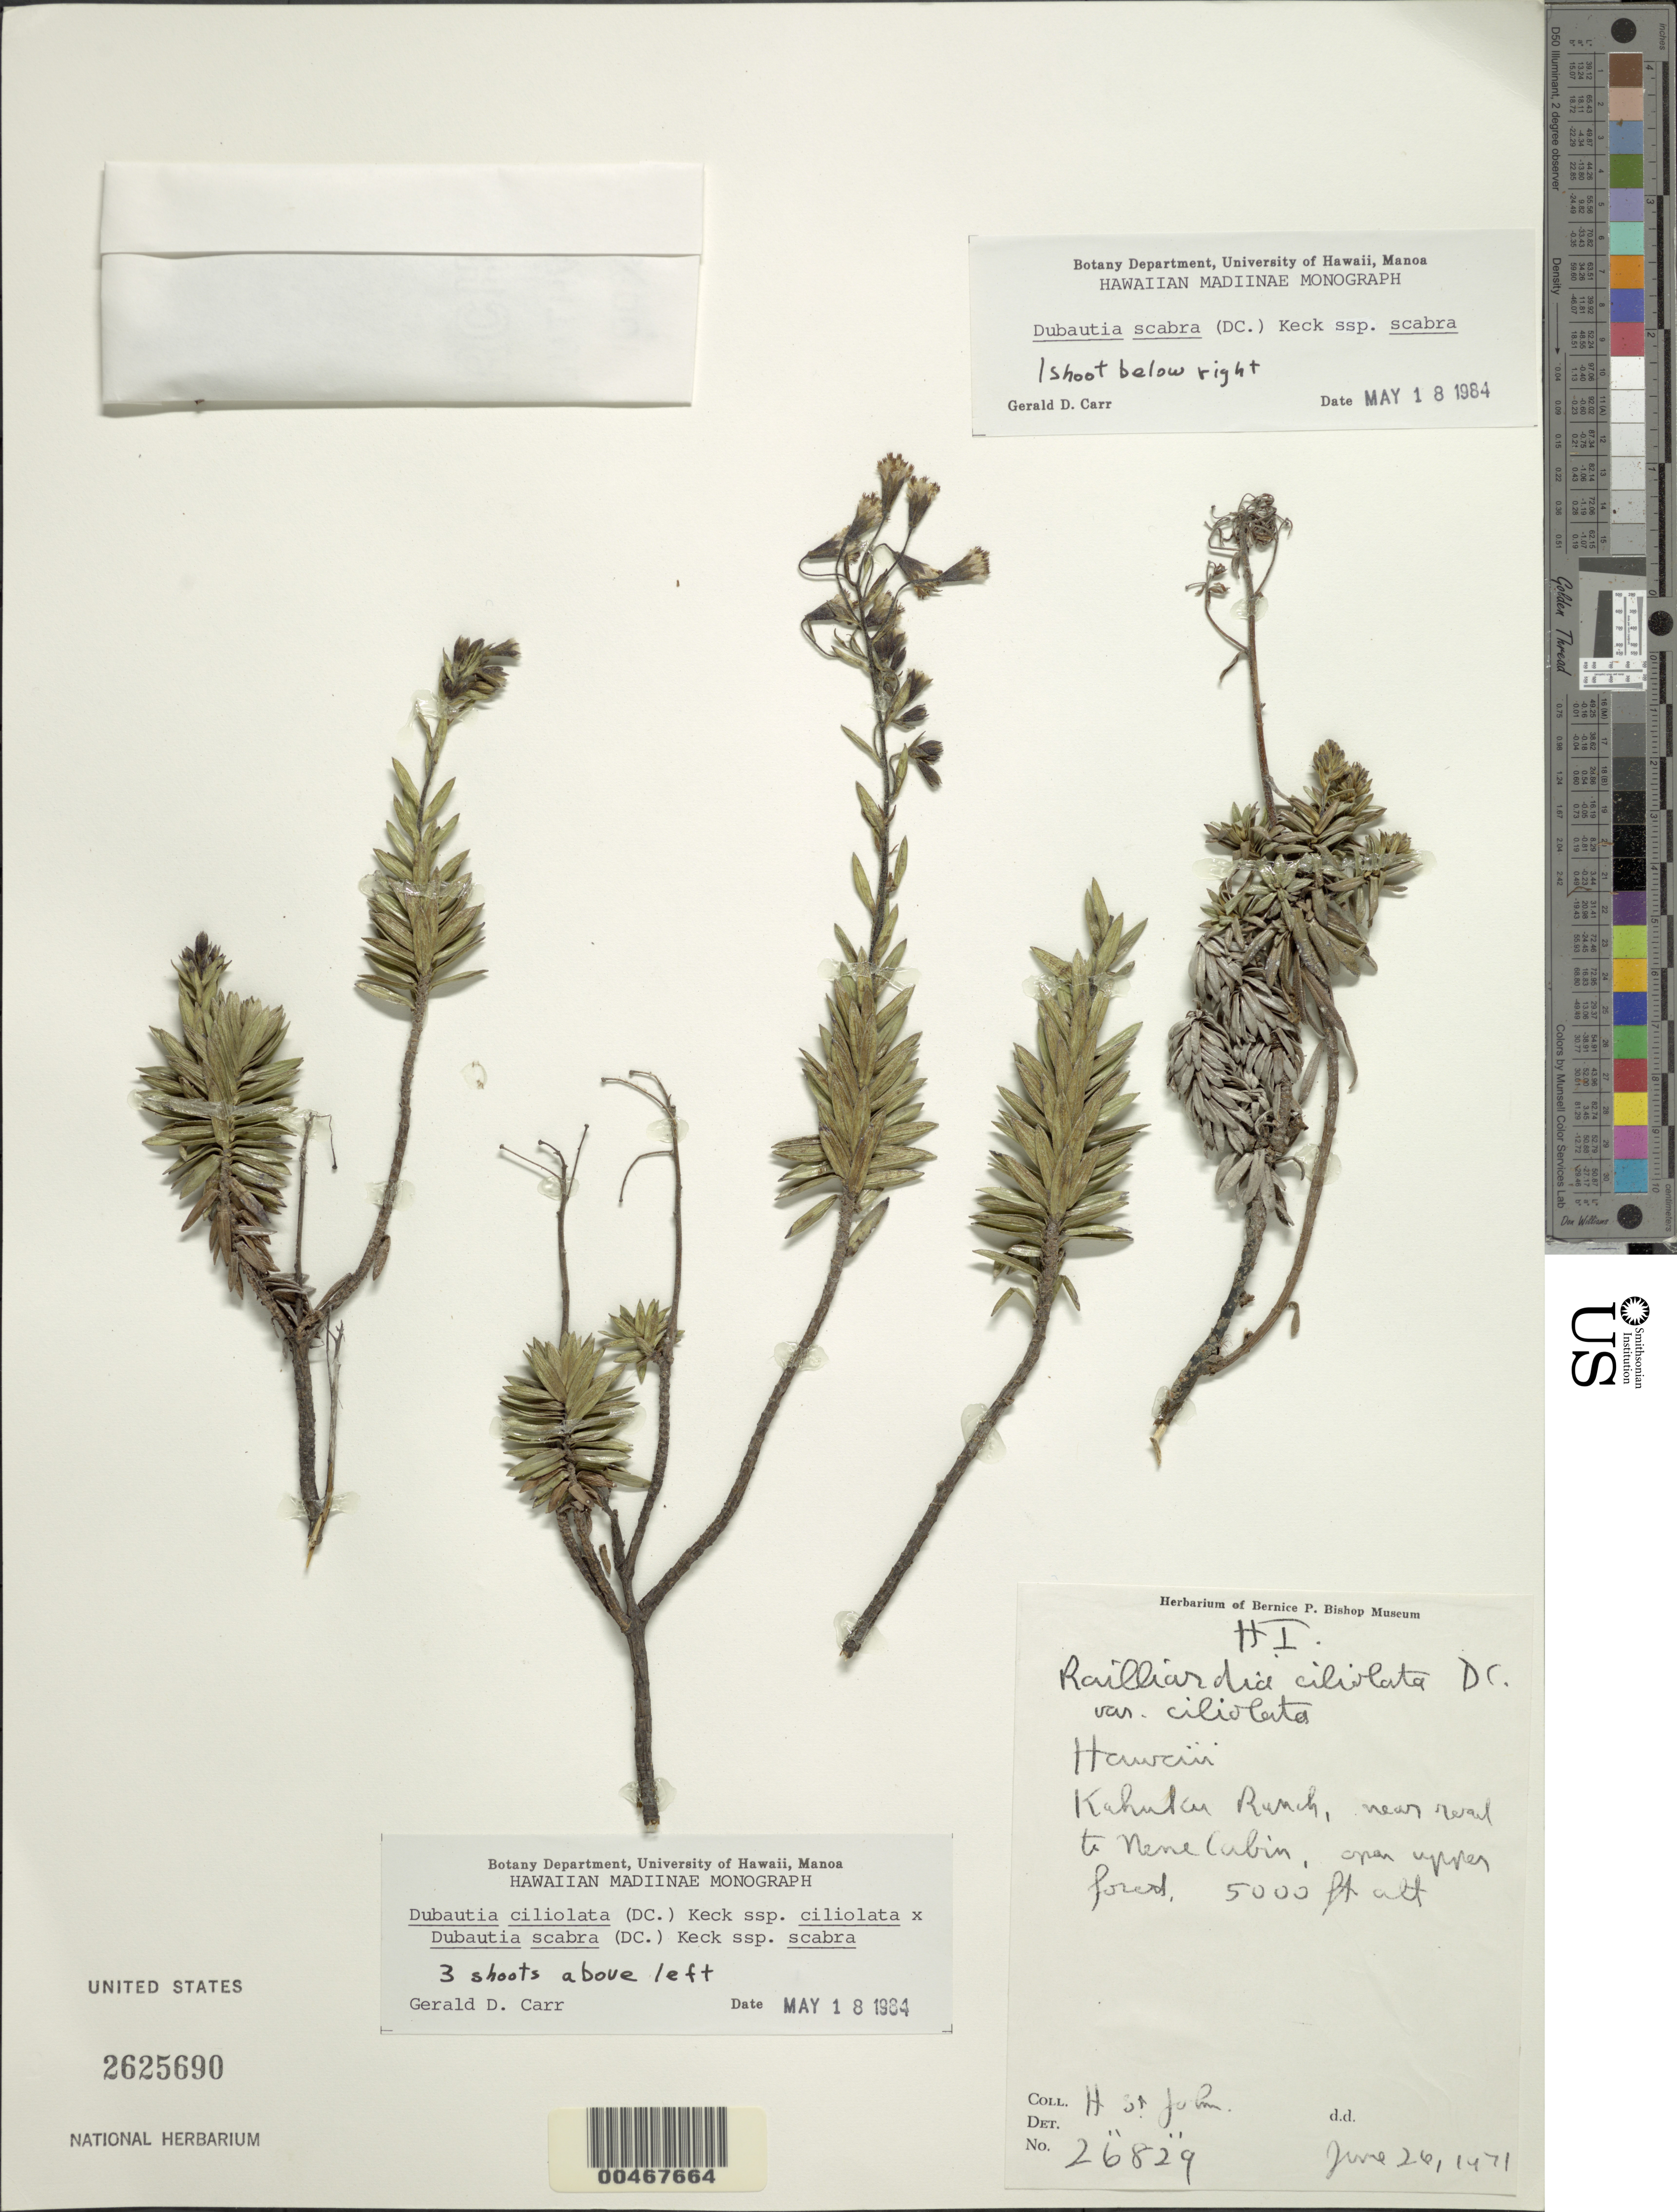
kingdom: Plantae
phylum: Tracheophyta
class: Magnoliopsida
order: Asterales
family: Asteraceae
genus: Dubautia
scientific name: Dubautia ciliolata subsp. ciliolata x D. scabra (DC.) D.D. Keck subsp. scabra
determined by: Carr, G. D.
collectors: H. St. John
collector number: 26829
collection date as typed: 26 Jun 1971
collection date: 1971-06-26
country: United States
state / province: Hawaii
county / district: Hawaii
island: Hawaii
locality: Kahuku Ranch, near road to Nene Cabin, upper forest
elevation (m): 1524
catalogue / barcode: US 2625690